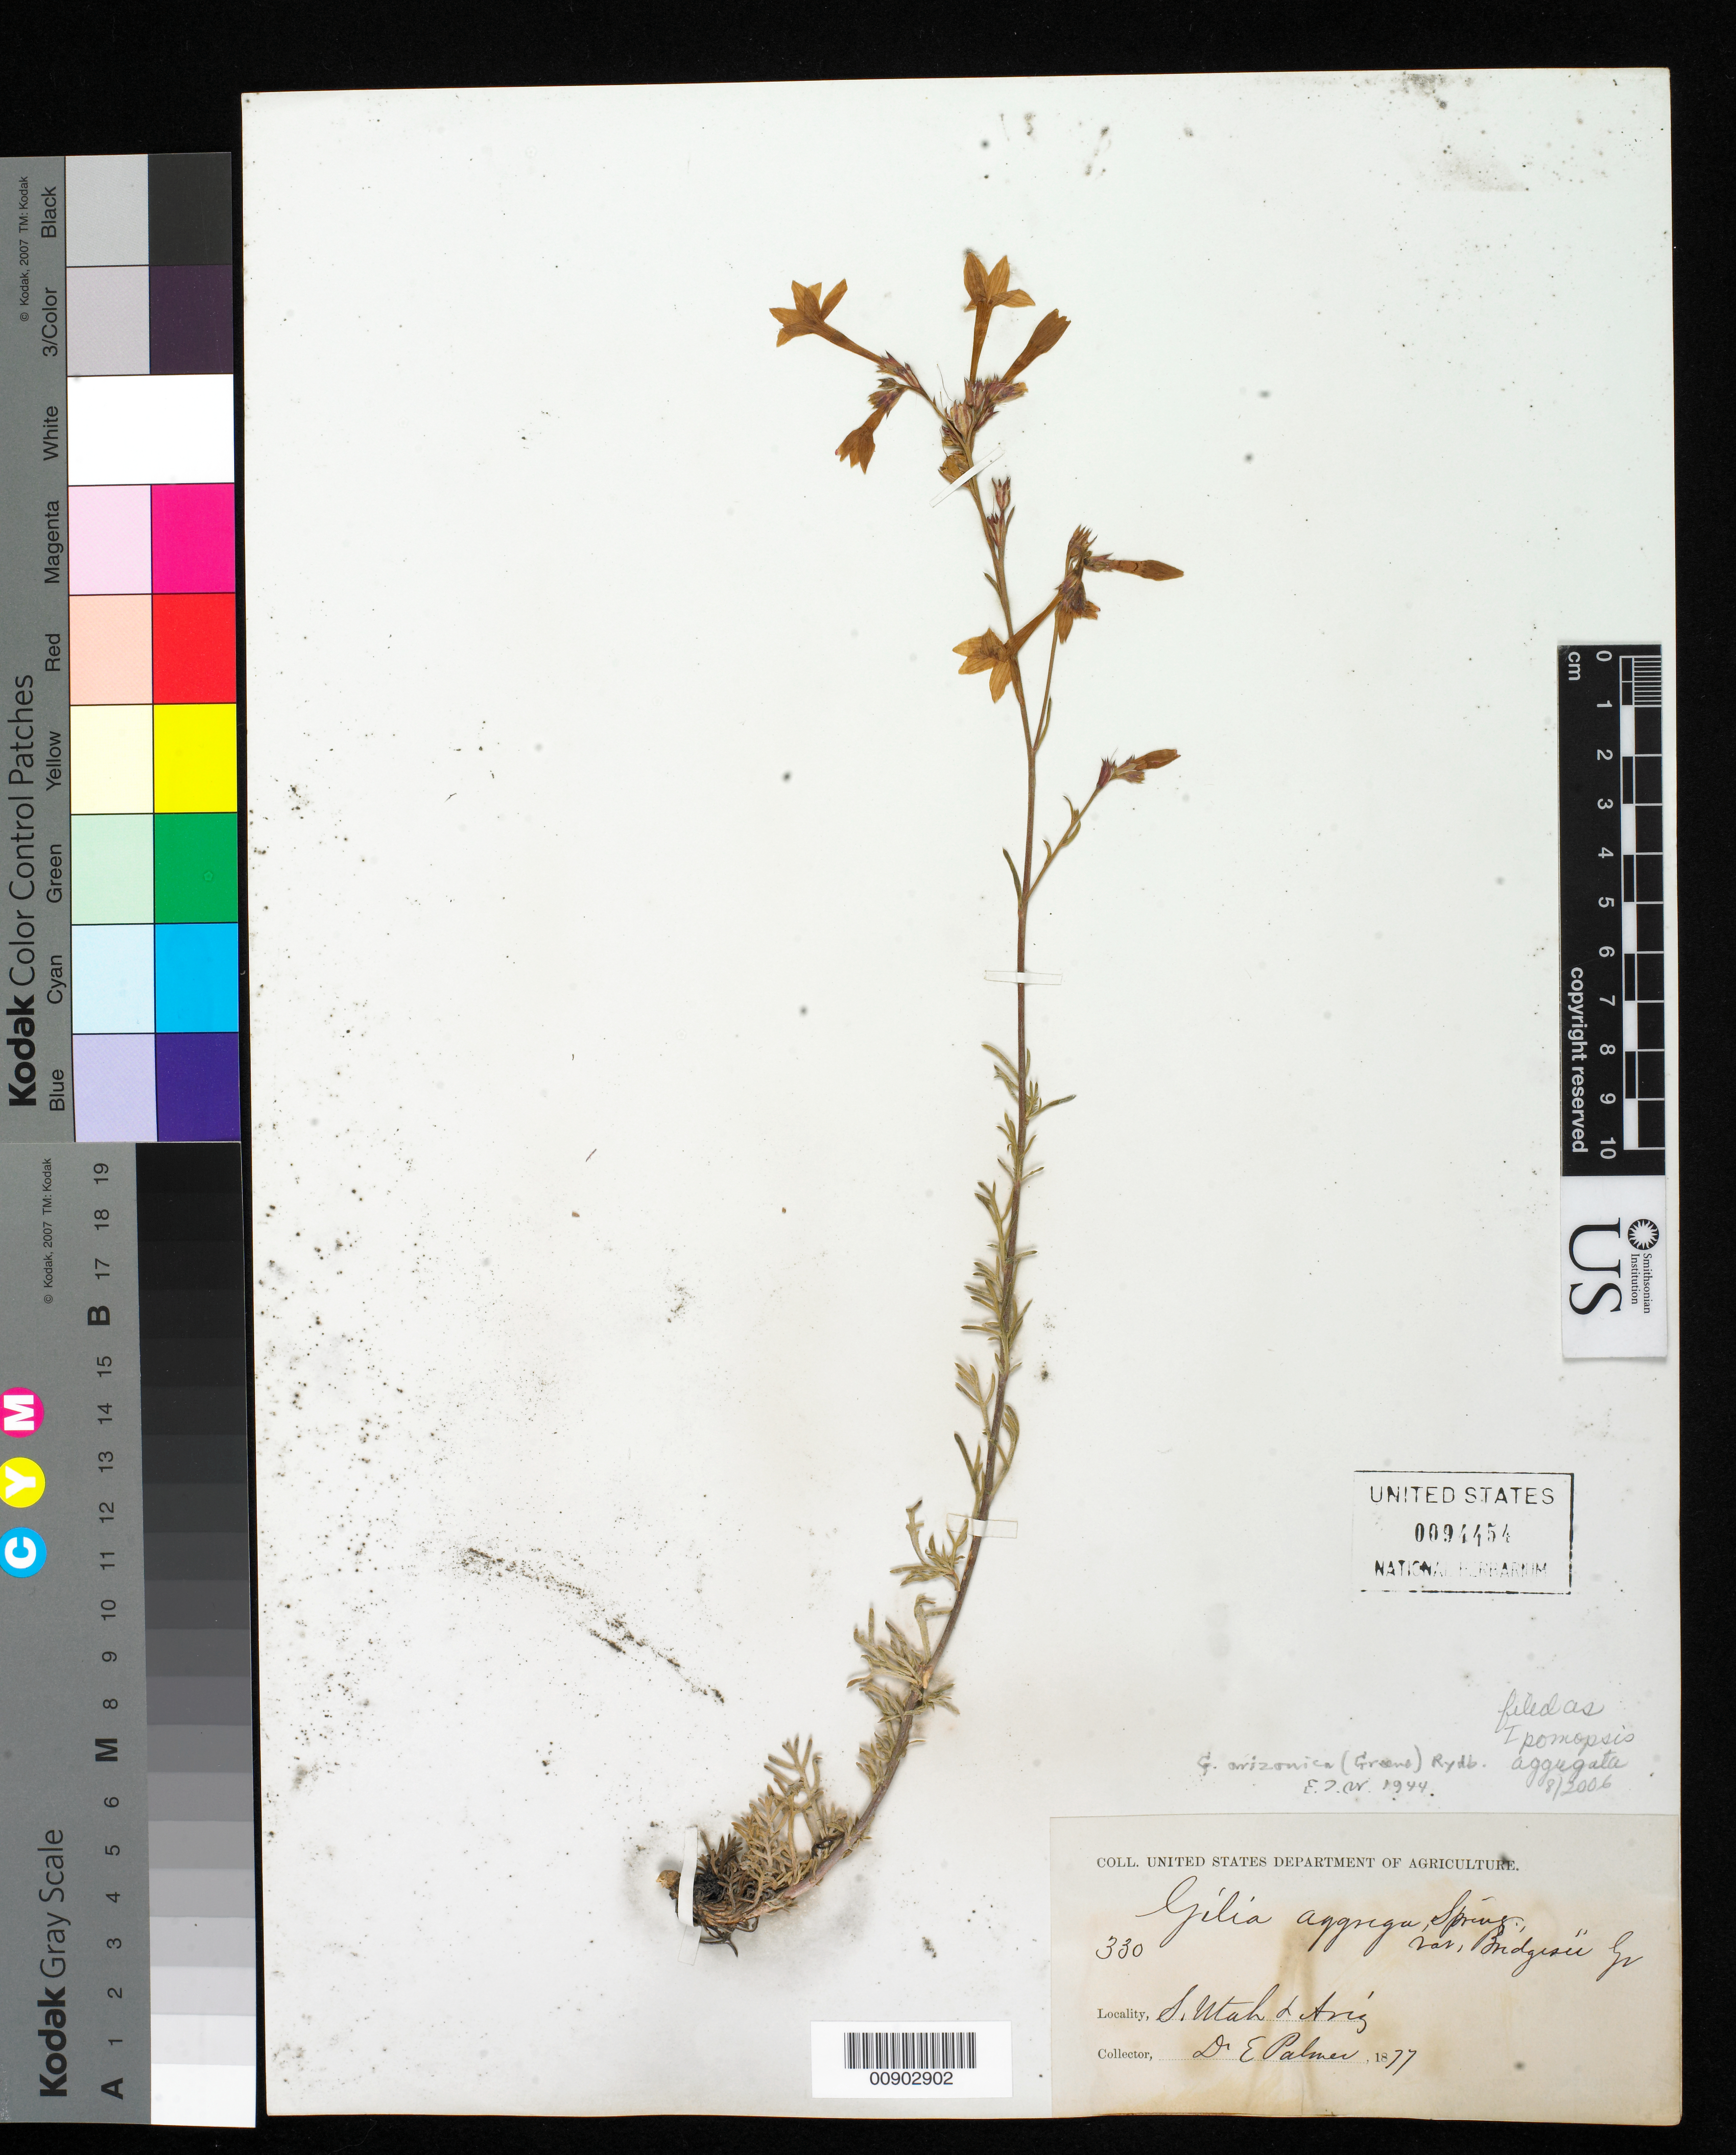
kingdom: Plantae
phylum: Tracheophyta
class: Magnoliopsida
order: Ericales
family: Polemoniaceae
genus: Ipomopsis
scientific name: Ipomopsis aggregata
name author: (Pursh) V.E. Grant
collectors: E. Palmer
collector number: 330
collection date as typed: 1877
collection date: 1877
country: United States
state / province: Arizona / Utah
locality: S. Utah & Arizona.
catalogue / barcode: US 94454